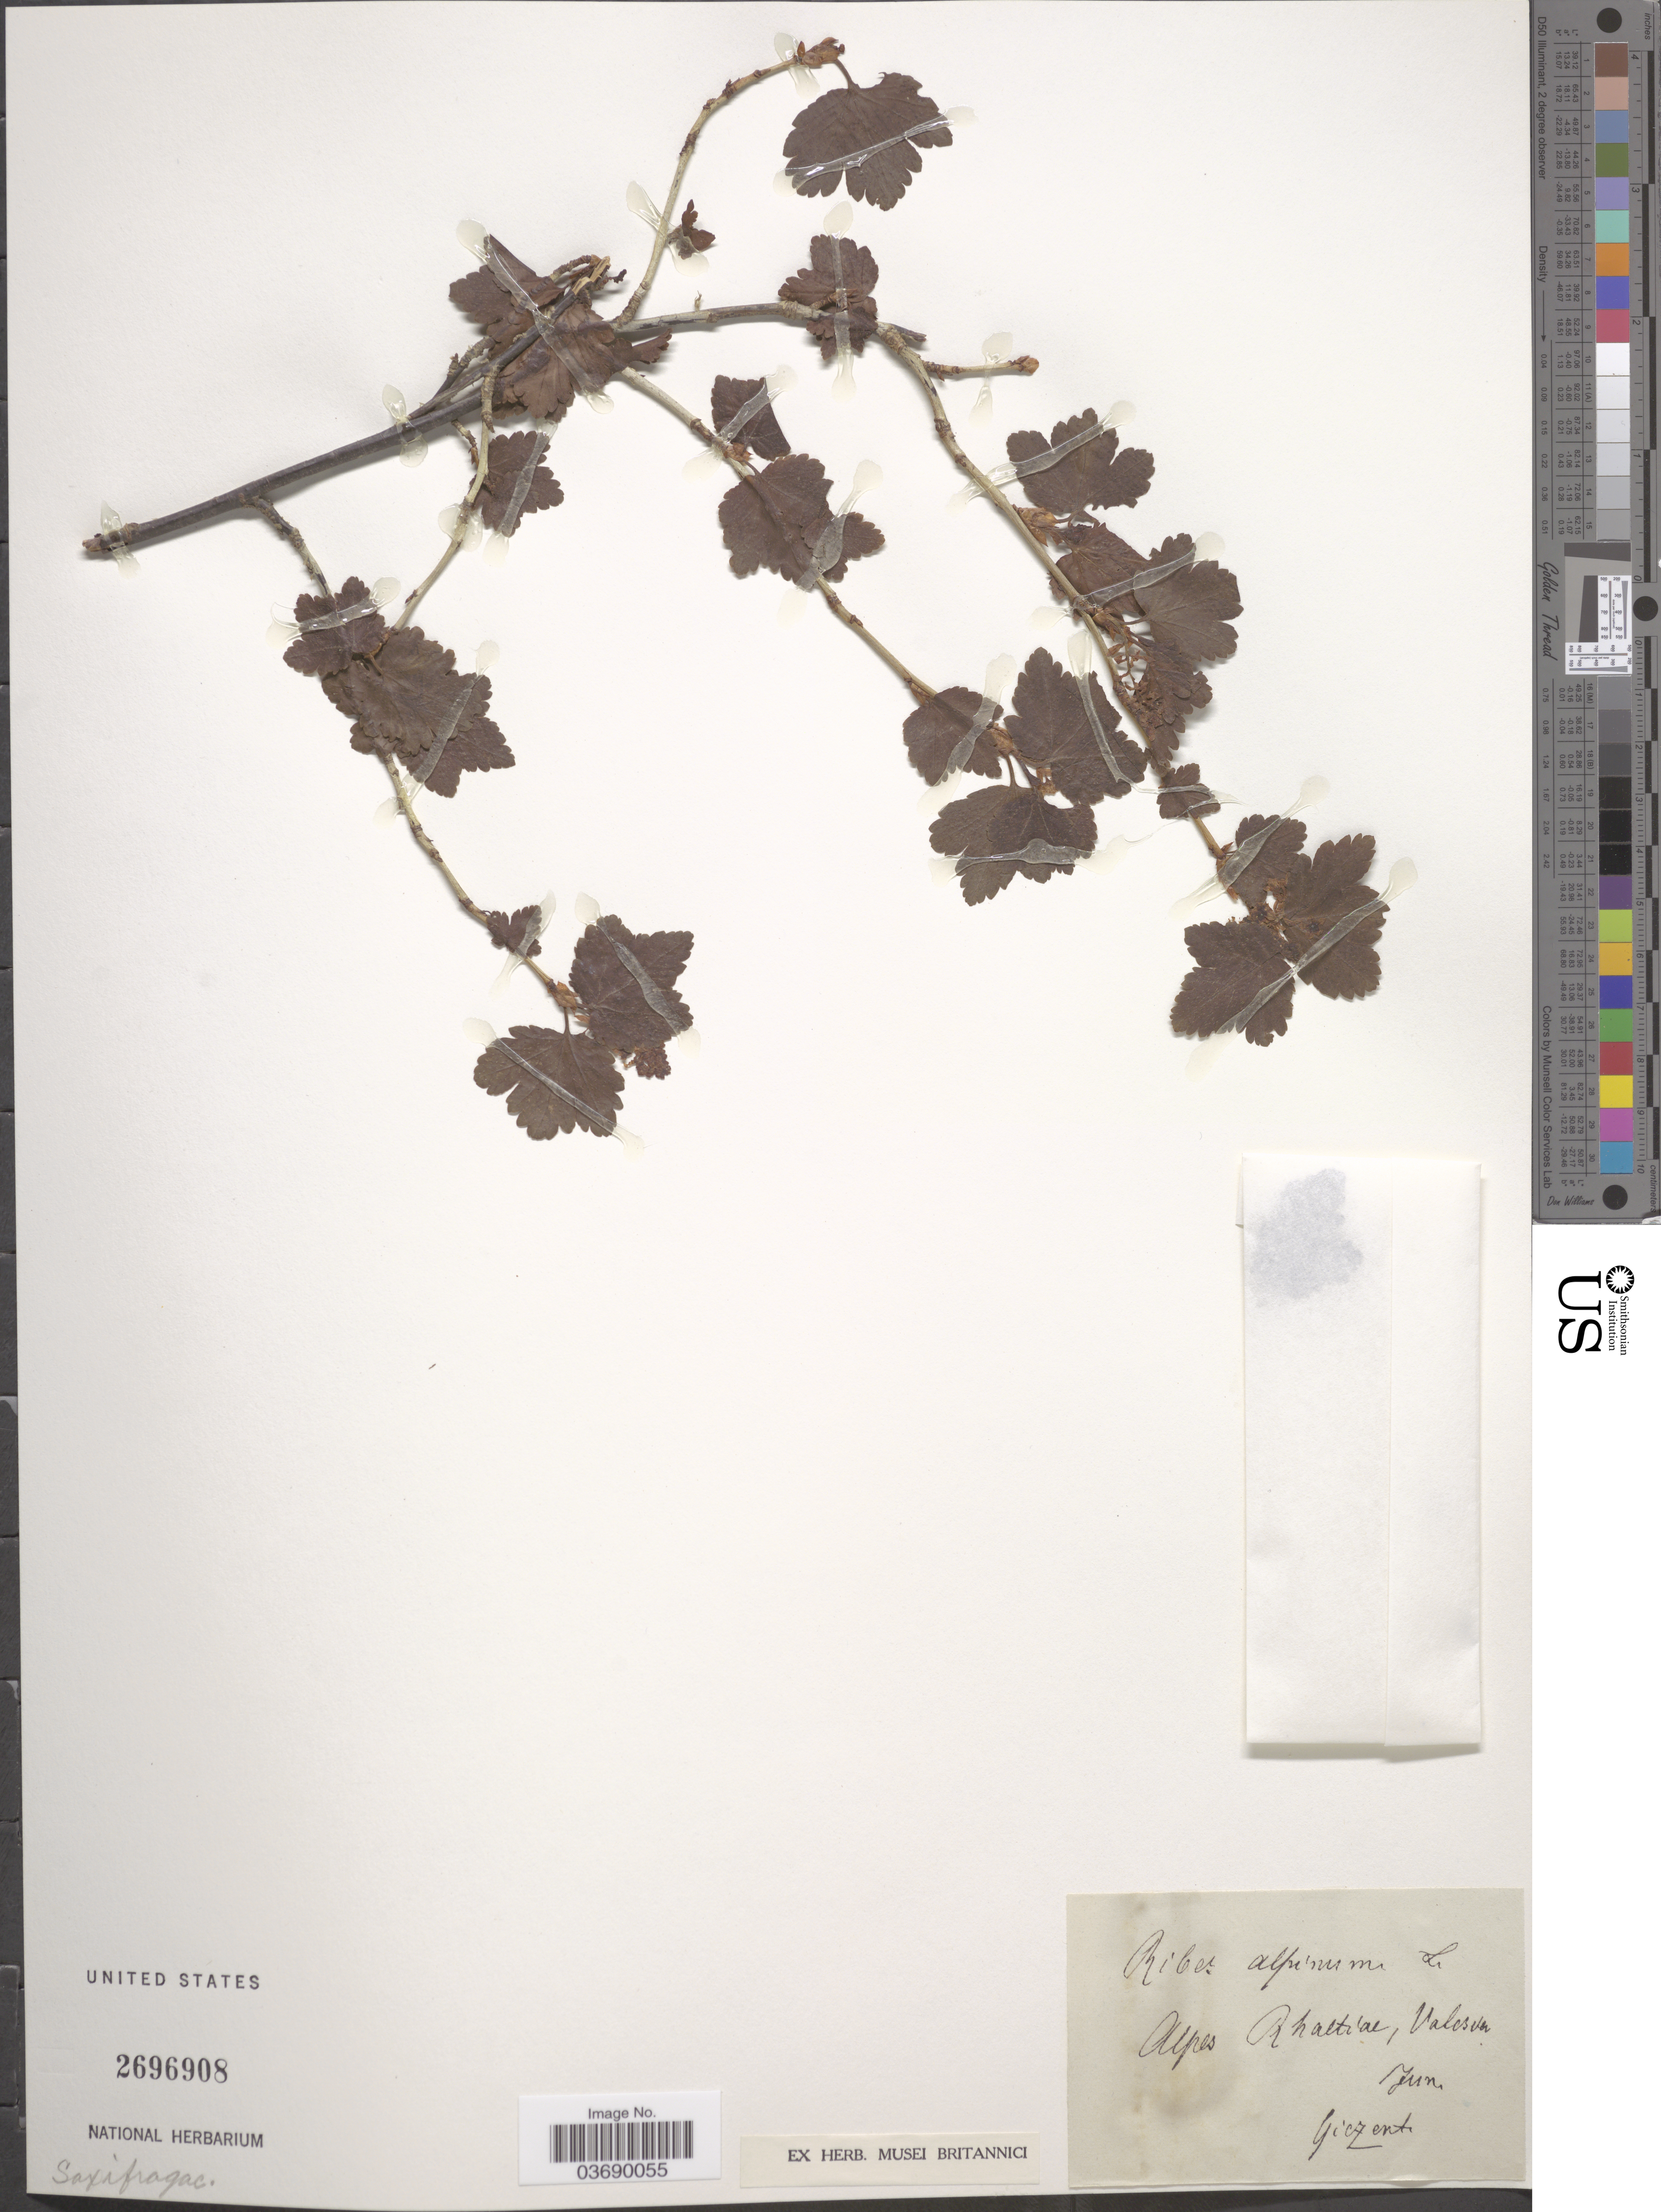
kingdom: Plantae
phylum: Tracheophyta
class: Magnoliopsida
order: Saxifragales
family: Grossulariaceae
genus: Ribes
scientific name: Ribes alpinum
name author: L.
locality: Alpes Rhaltiae, Valesver.*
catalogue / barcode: US 2696908